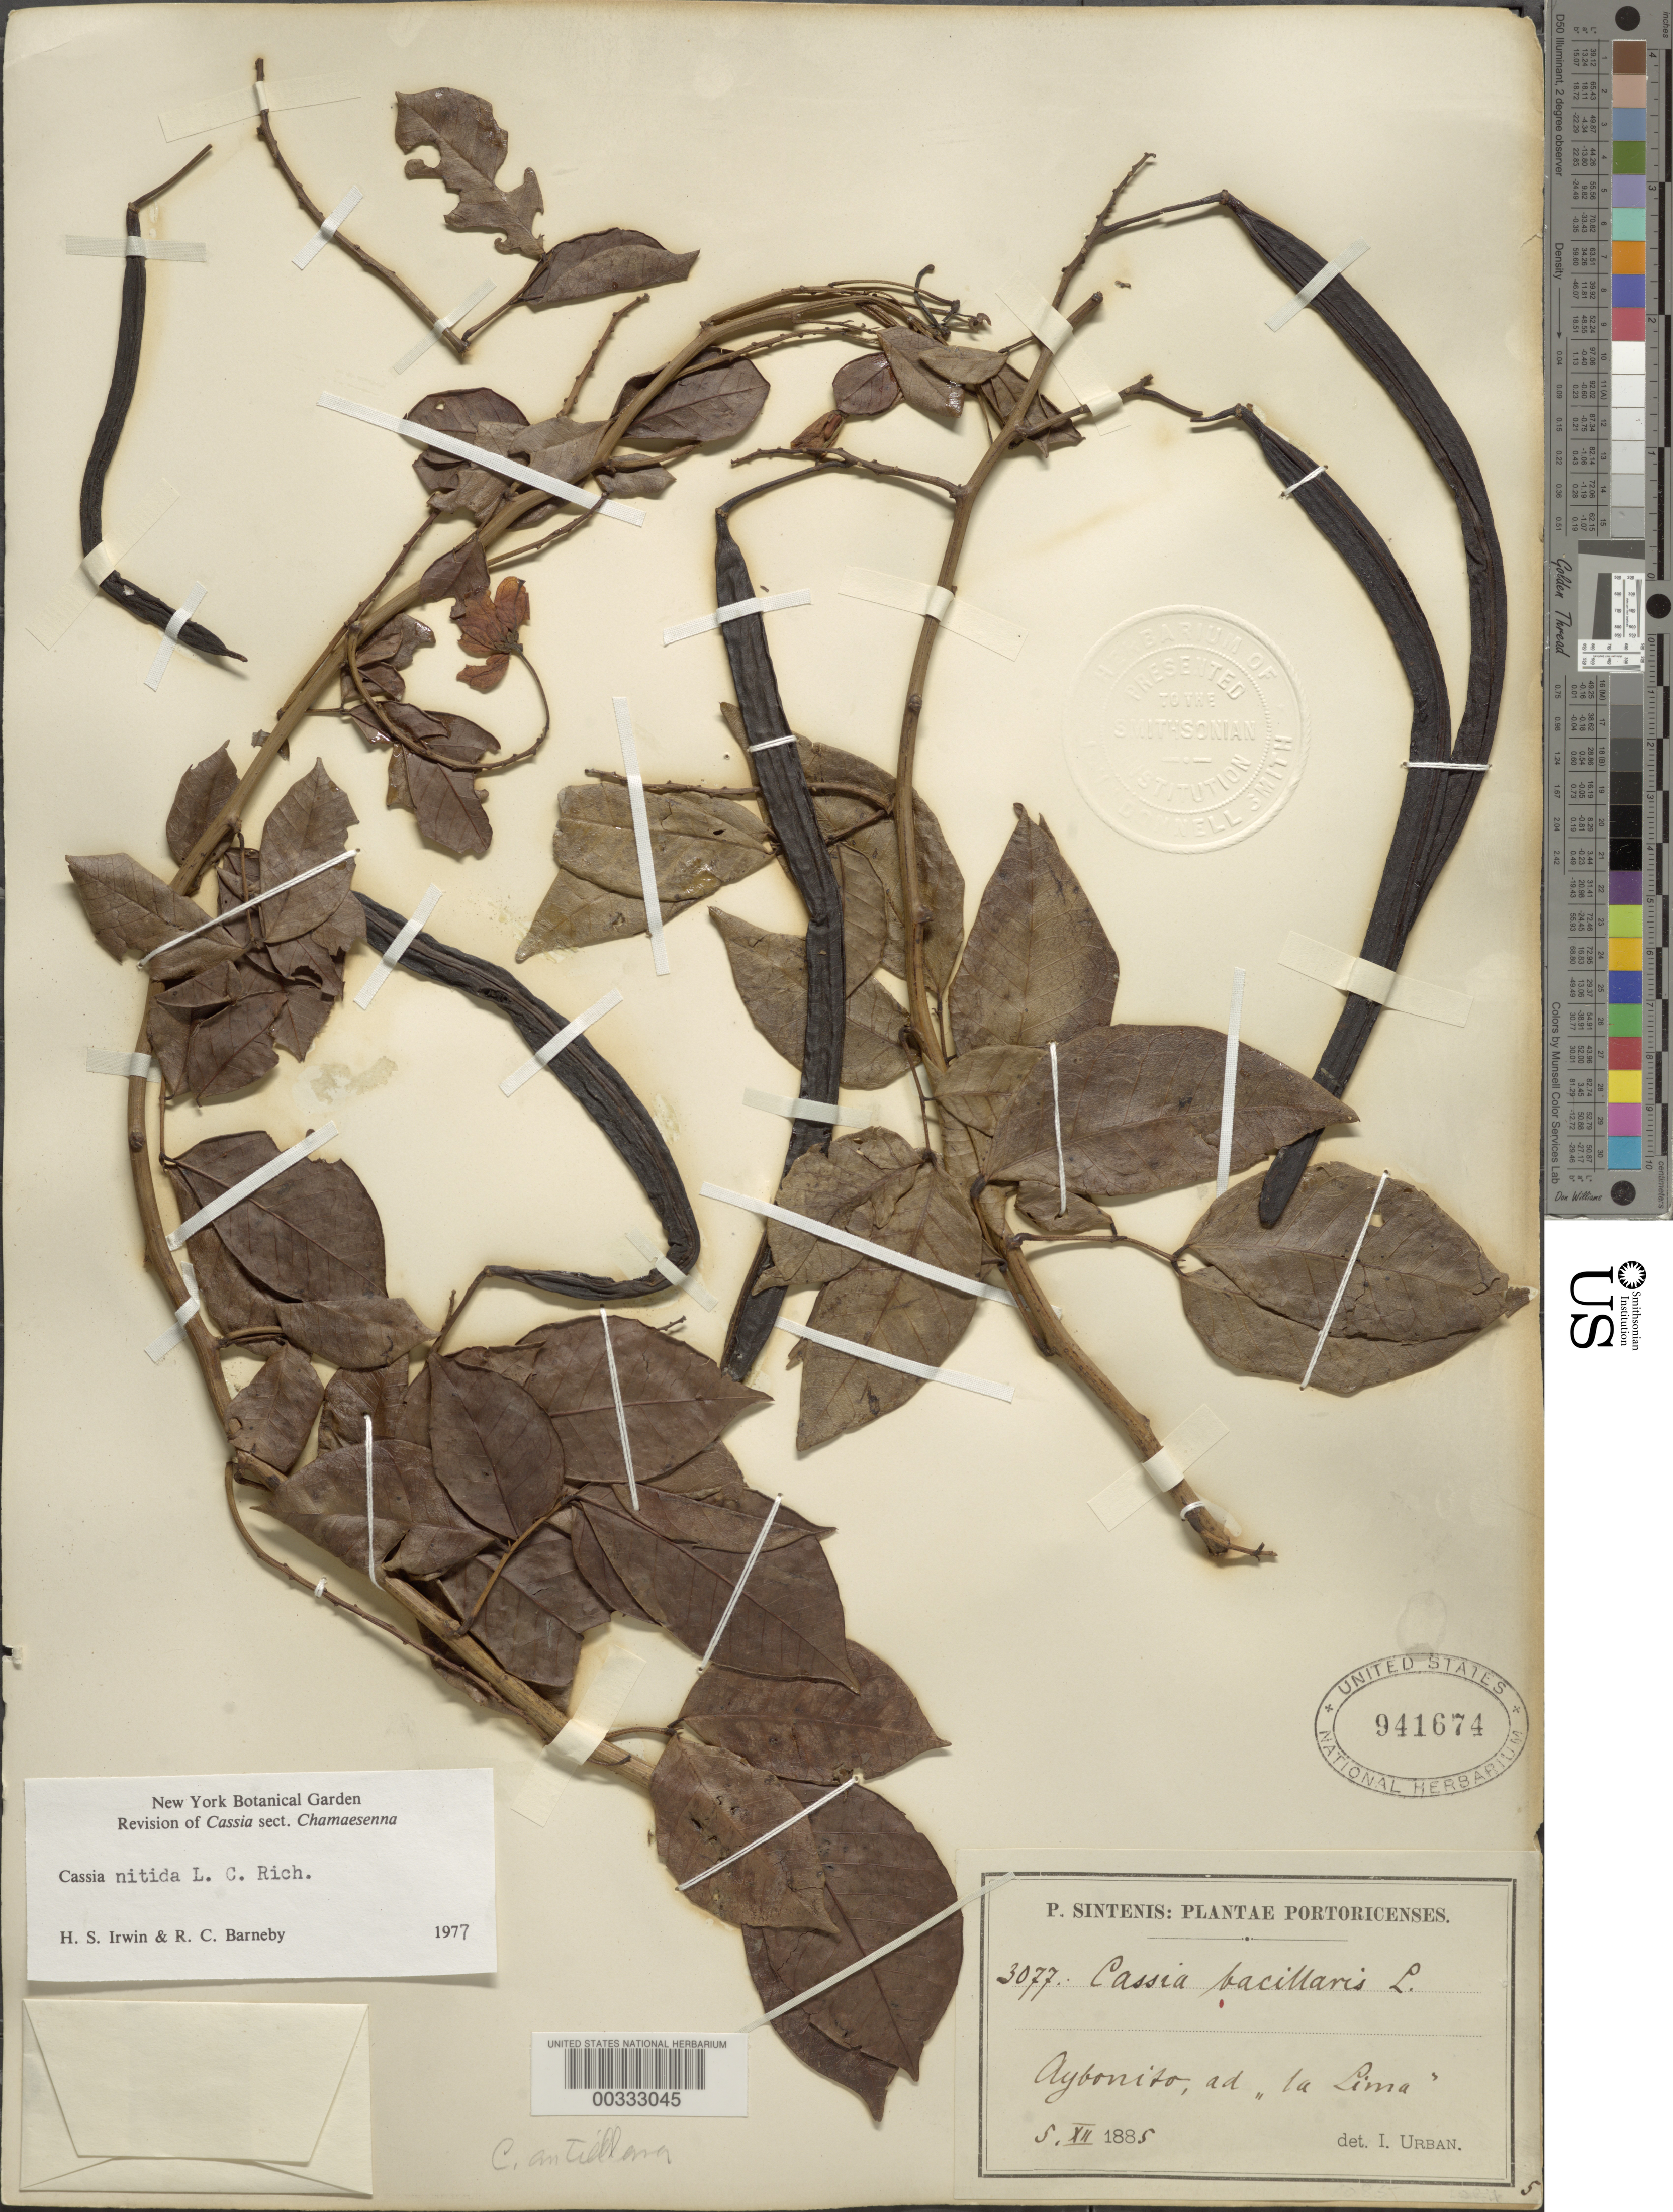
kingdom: Plantae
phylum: Tracheophyta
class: Magnoliopsida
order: Fabales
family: Fabaceae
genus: Senna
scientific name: Senna nitida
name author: (Rich.) H.S. Irwin & Barneby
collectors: P. Sintenis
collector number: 3077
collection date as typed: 05 Dec 1885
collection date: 1885-12-05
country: Puerto Rico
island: Greater Antilles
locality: Aybonito to la lima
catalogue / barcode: US 941674